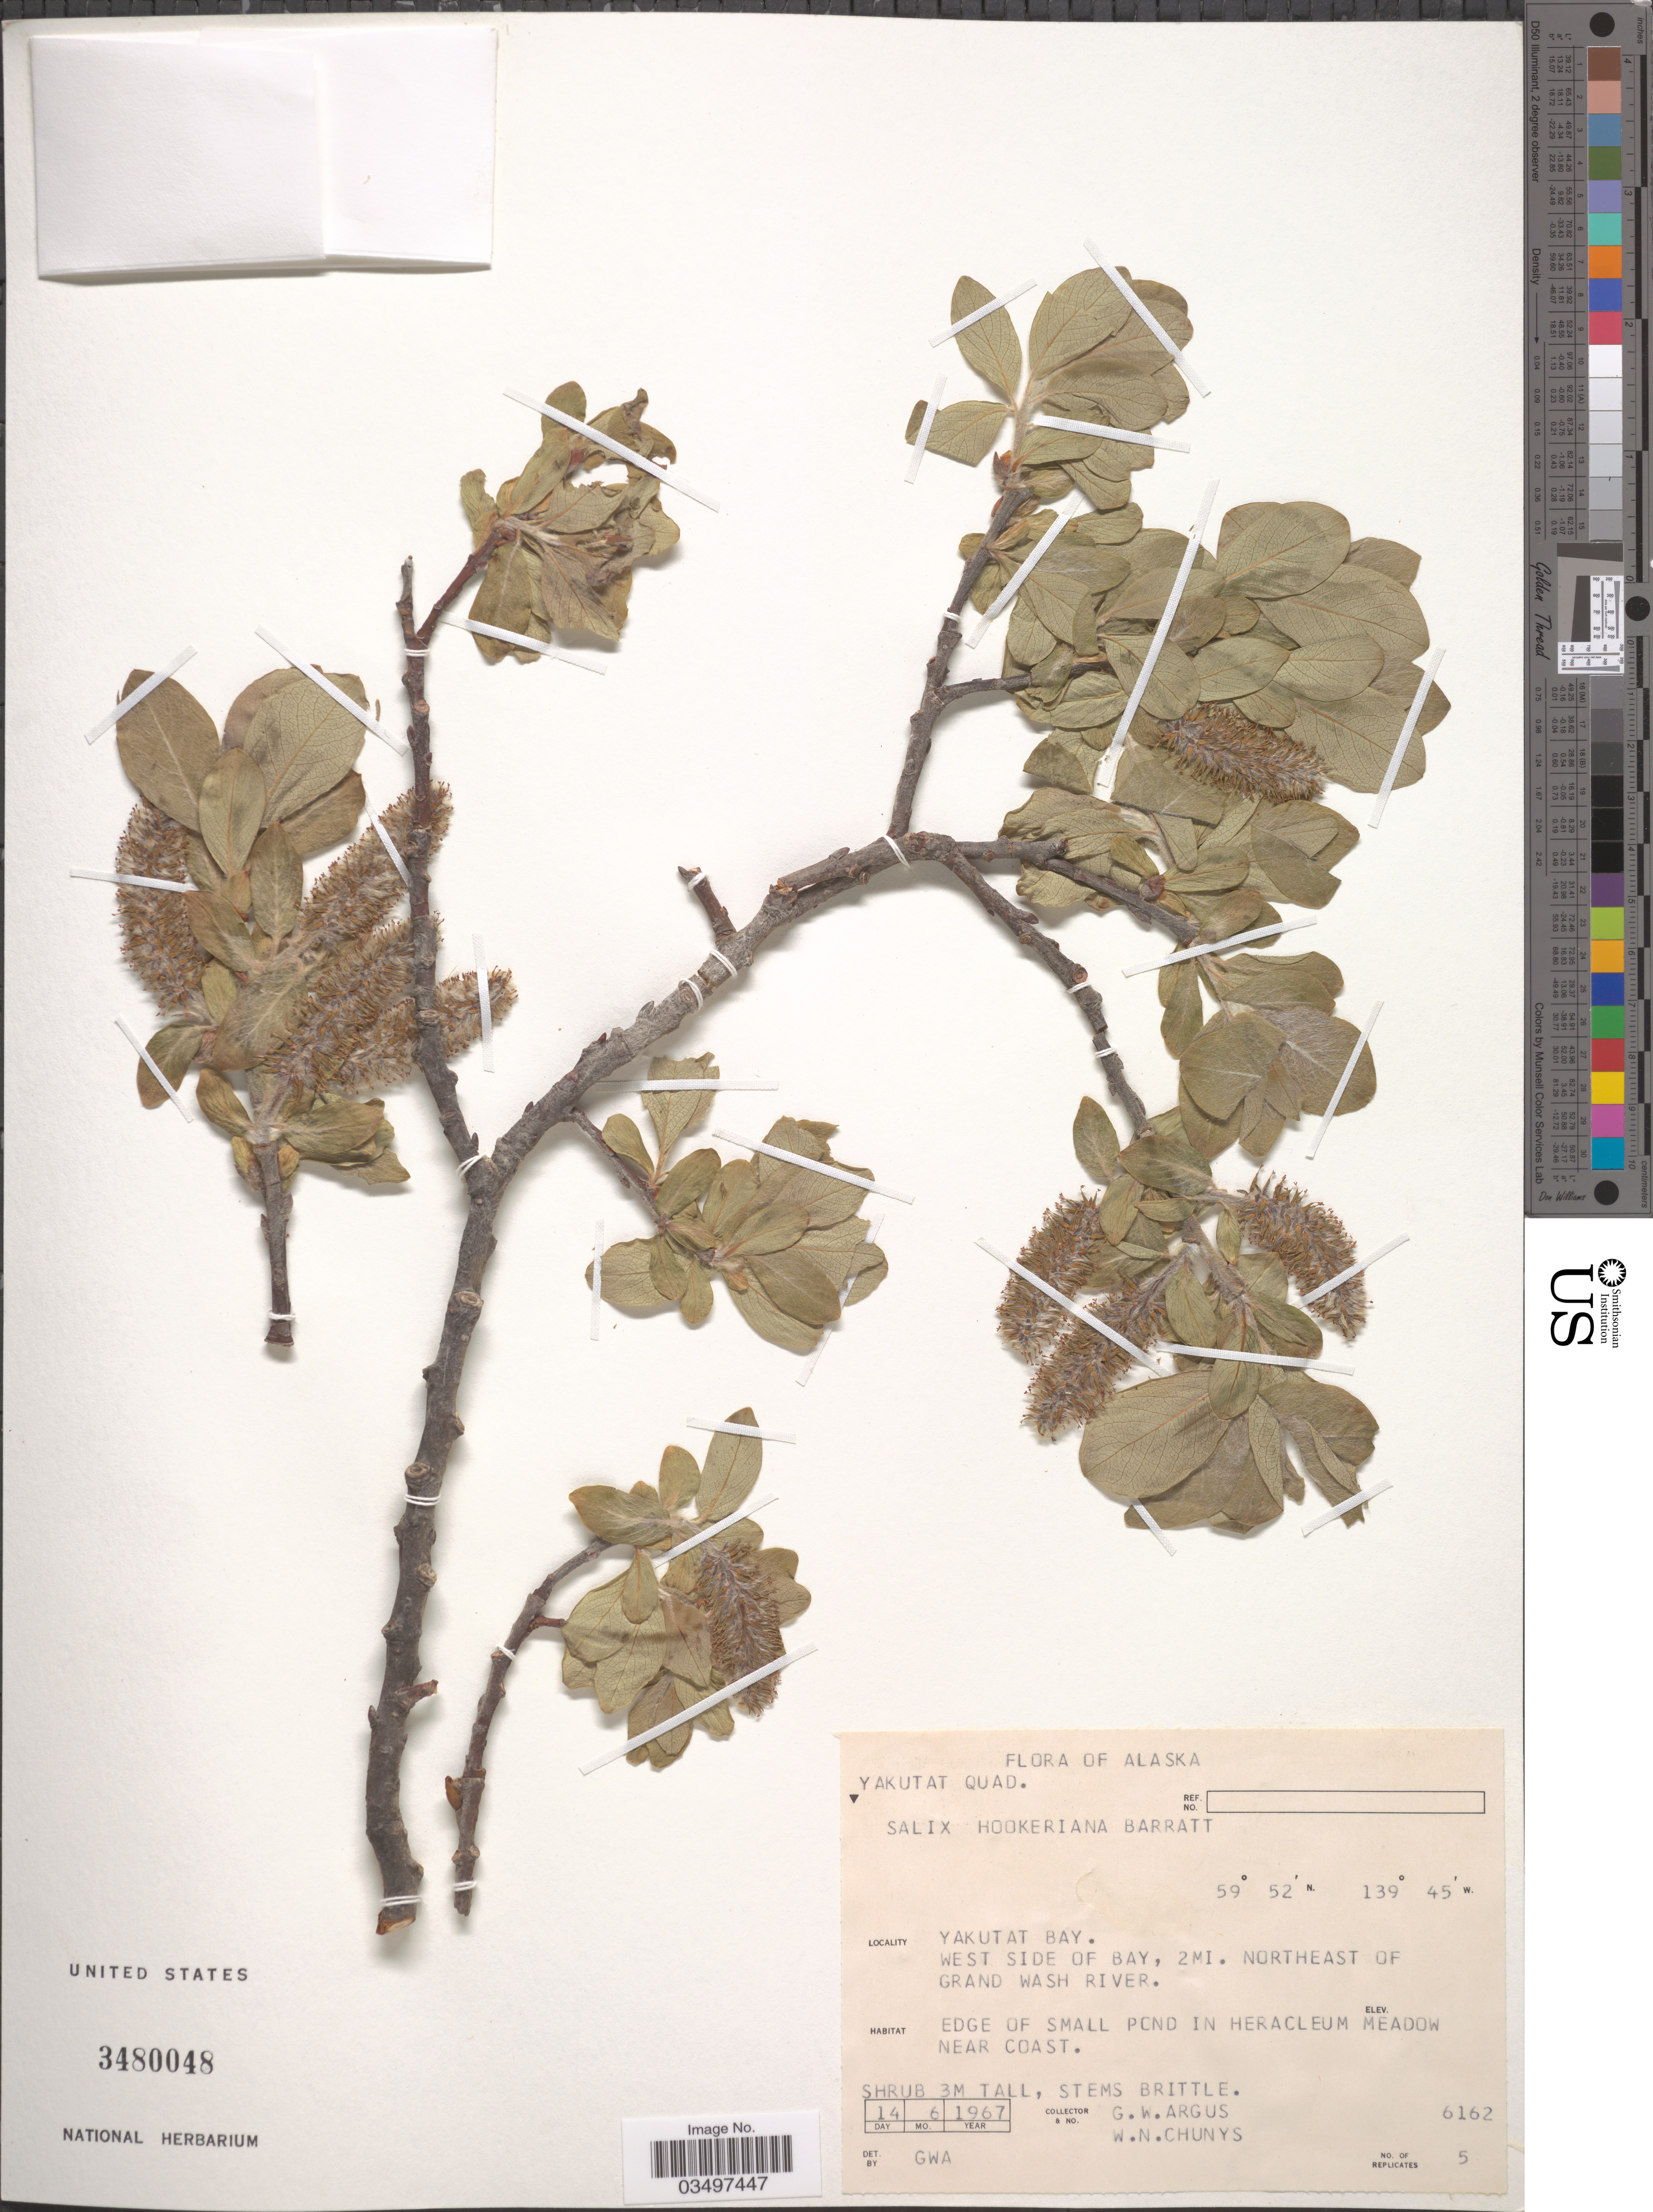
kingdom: Plantae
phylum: Tracheophyta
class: Magnoliopsida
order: Malpighiales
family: Salicaceae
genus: Salix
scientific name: Salix hookeriana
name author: Barratt ex Hook.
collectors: G. W. Argus & W. Chunys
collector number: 6162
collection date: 1967-06-14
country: United States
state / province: Alaska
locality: Yakutat Bay. West side of Bay, 2mi. northeast of Grand Wash River.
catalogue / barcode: US 3480048